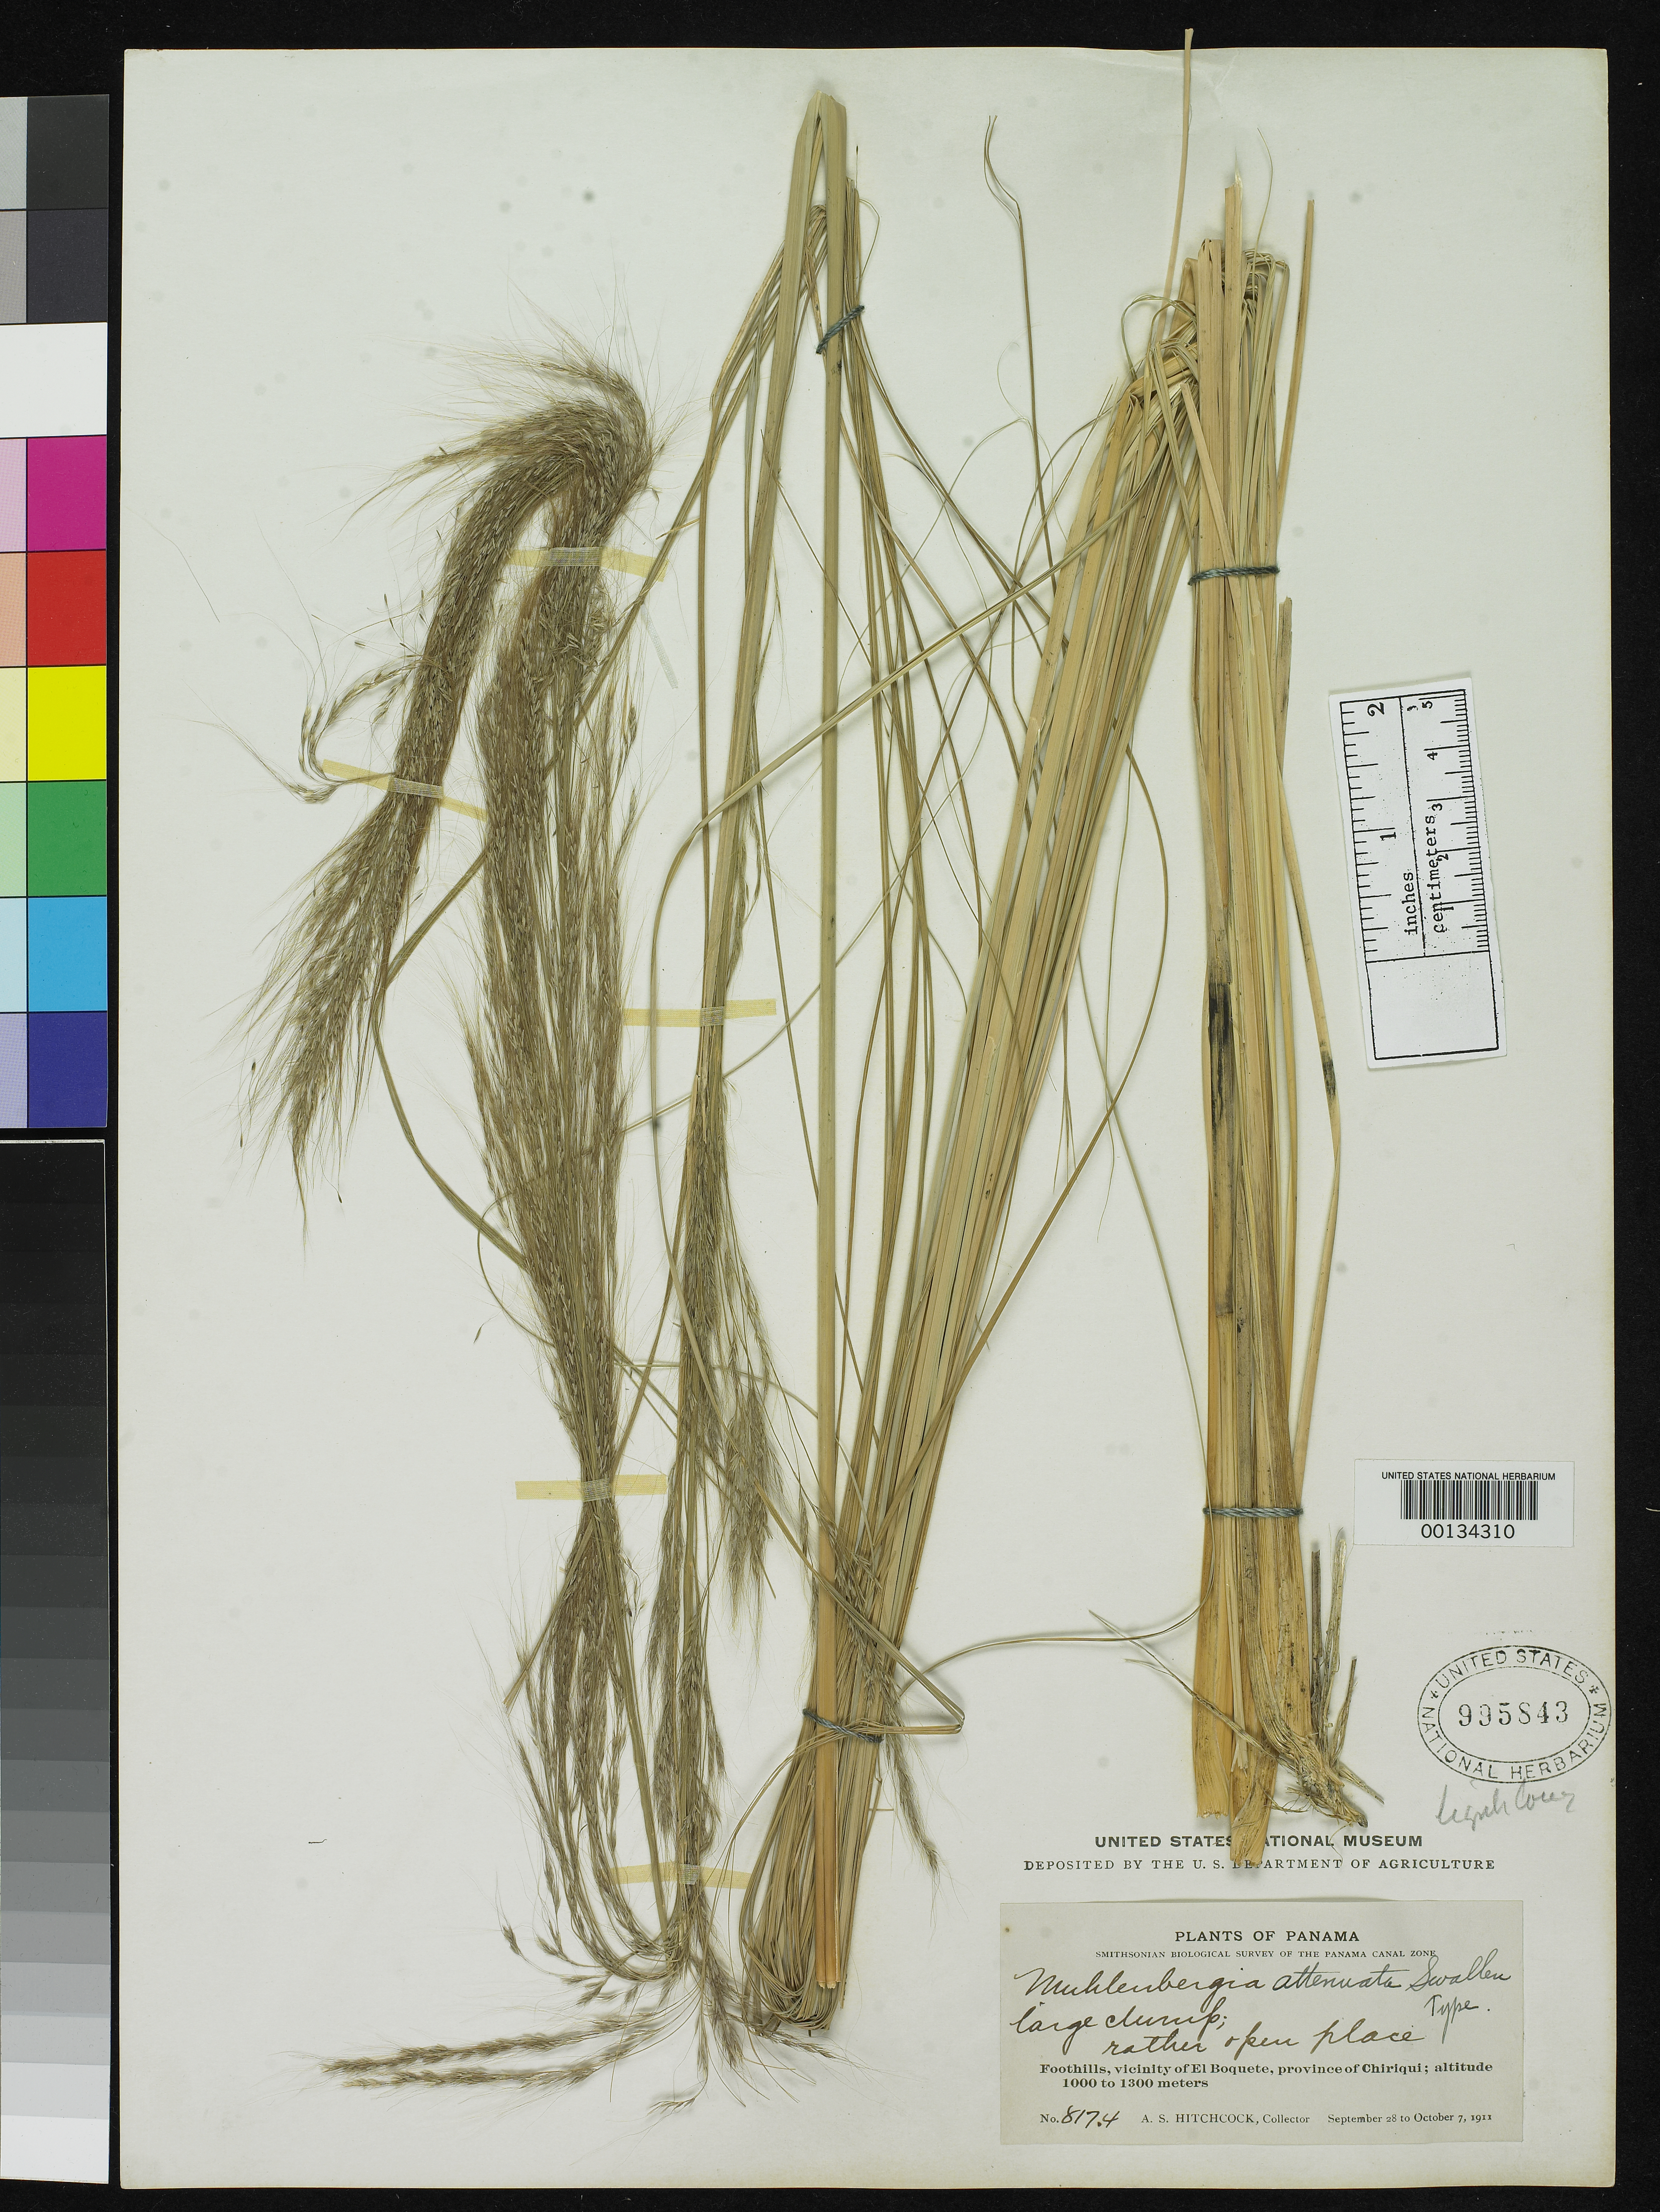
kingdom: Plantae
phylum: Tracheophyta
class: Liliopsida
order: Poales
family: Poaceae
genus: Muhlenbergia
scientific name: Muhlenbergia attenuata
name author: Swallen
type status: Holotype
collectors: A. S. Hitchcock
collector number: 8174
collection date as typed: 28 Sep 1911 to 07 Oct 1911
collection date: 1911-09-28/1911-10-07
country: Panama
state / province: Chiriquí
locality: Vicinity of el Boquete.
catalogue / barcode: US 995843